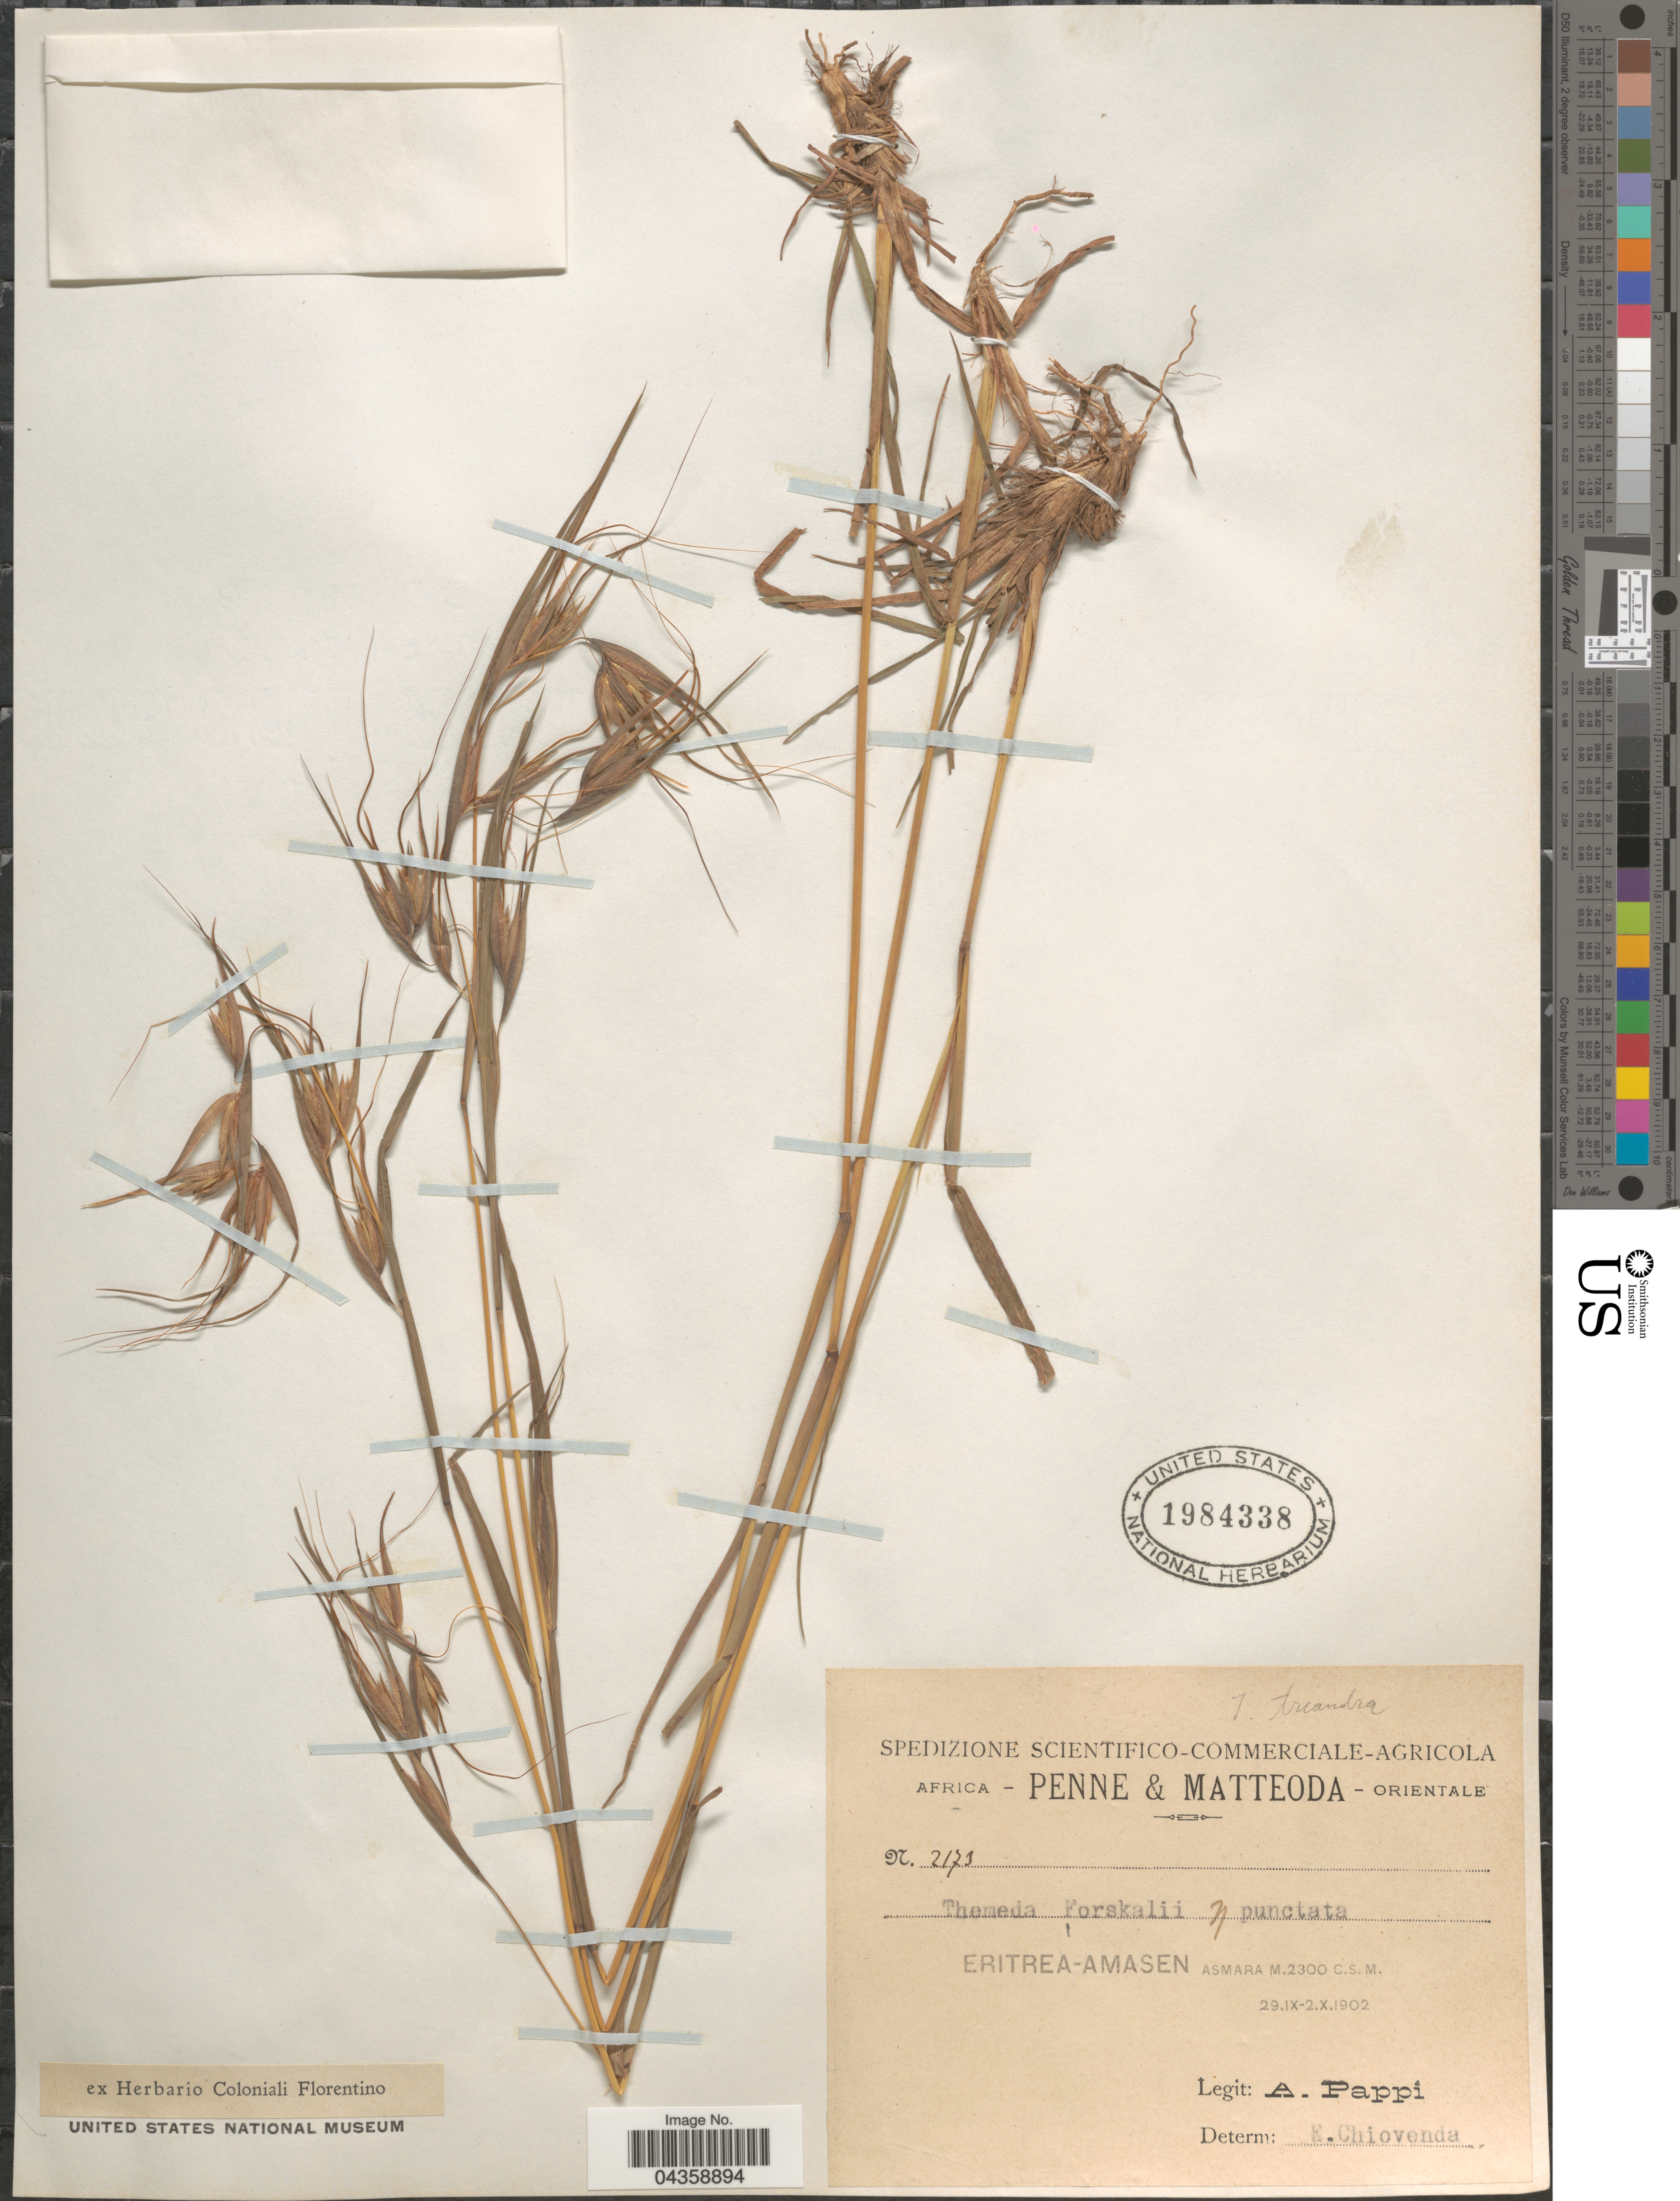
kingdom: Plantae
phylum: Tracheophyta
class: Liliopsida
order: Poales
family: Poaceae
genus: Themeda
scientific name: Themeda triandra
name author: Forssk.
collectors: A. Pappi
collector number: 2173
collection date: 1902-09-29/1902-10-02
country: Eritrea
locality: Africa Orientale. Eritrea-Amasen. Asmara.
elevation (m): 2300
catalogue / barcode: US 1984338